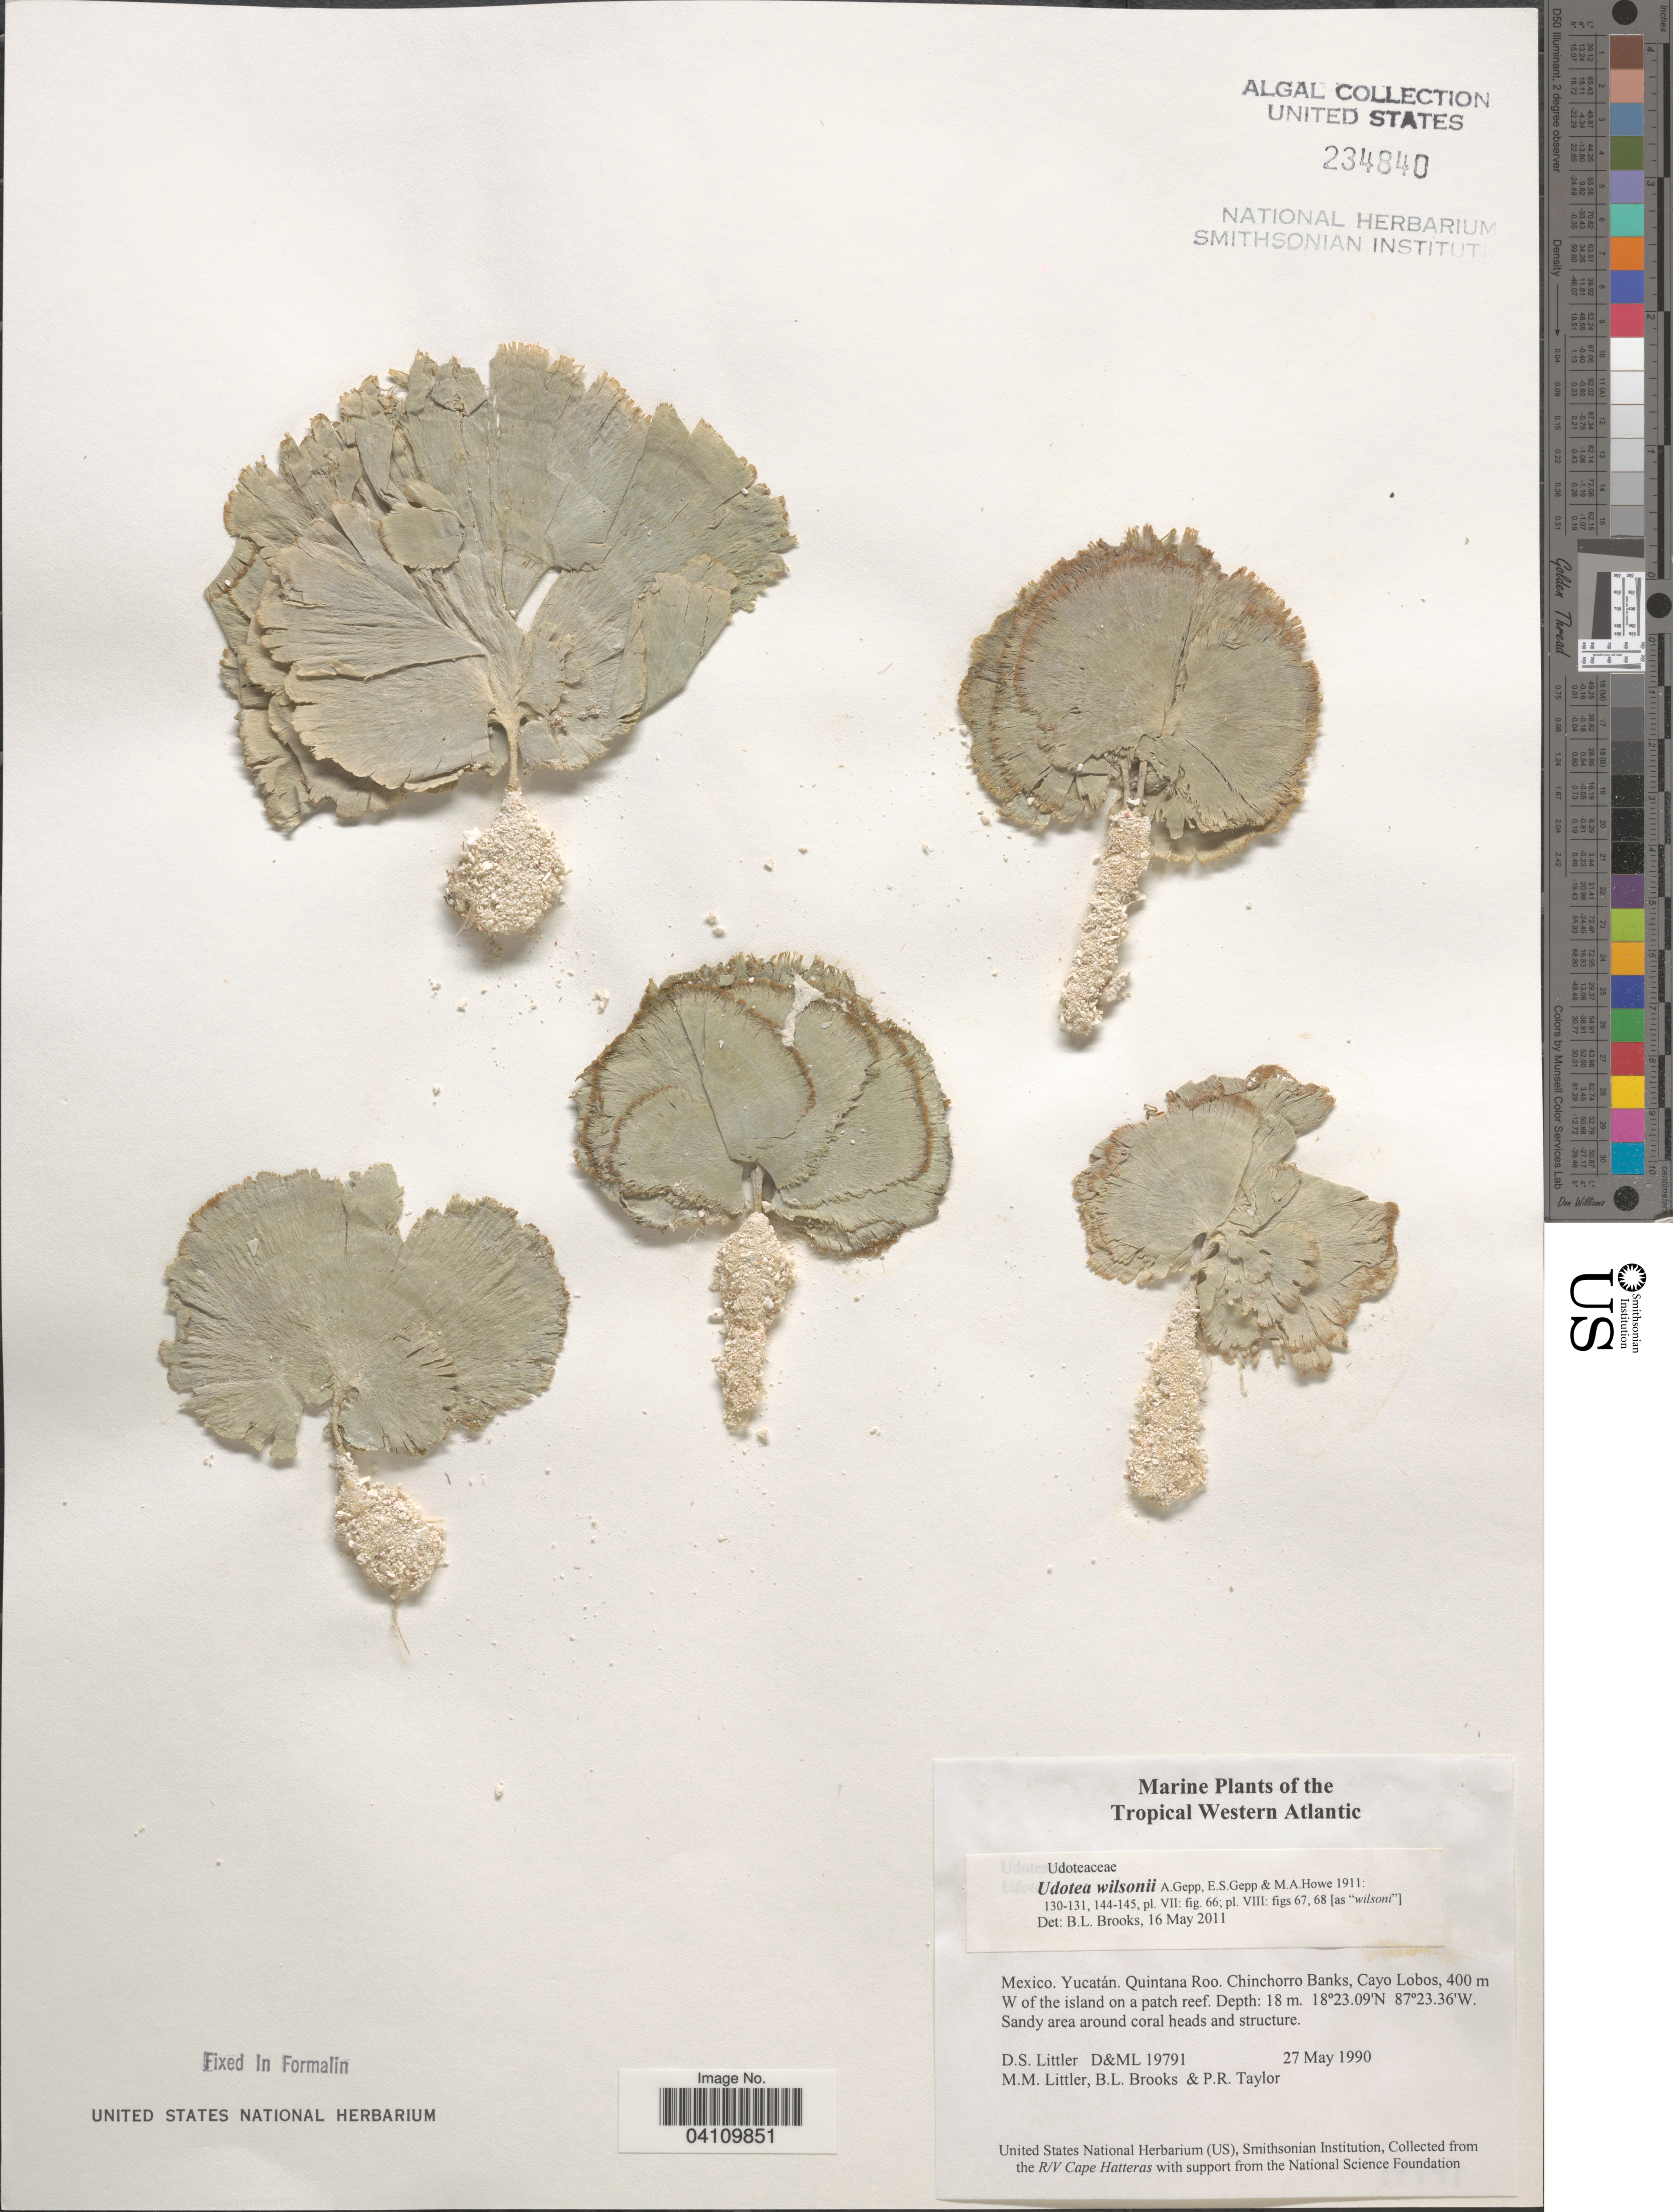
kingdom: Plantae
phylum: Chlorophyta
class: Ulvophyceae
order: Bryopsidales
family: Udoteaceae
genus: Udotea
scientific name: Udotea wilsonii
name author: A. Gepp et al. in A. Gepp & E. Gepp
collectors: D. S. Littler, B. Brooks & P. R. Taylor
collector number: D&ML 19791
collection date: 1990-05-27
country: Mexico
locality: Tropical Western Atlantic. Yucatán. Quintana Roo. Chinchorro Banks, Cayo Lobos, 400 m W of the island on a patch reef.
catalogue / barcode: US 234840